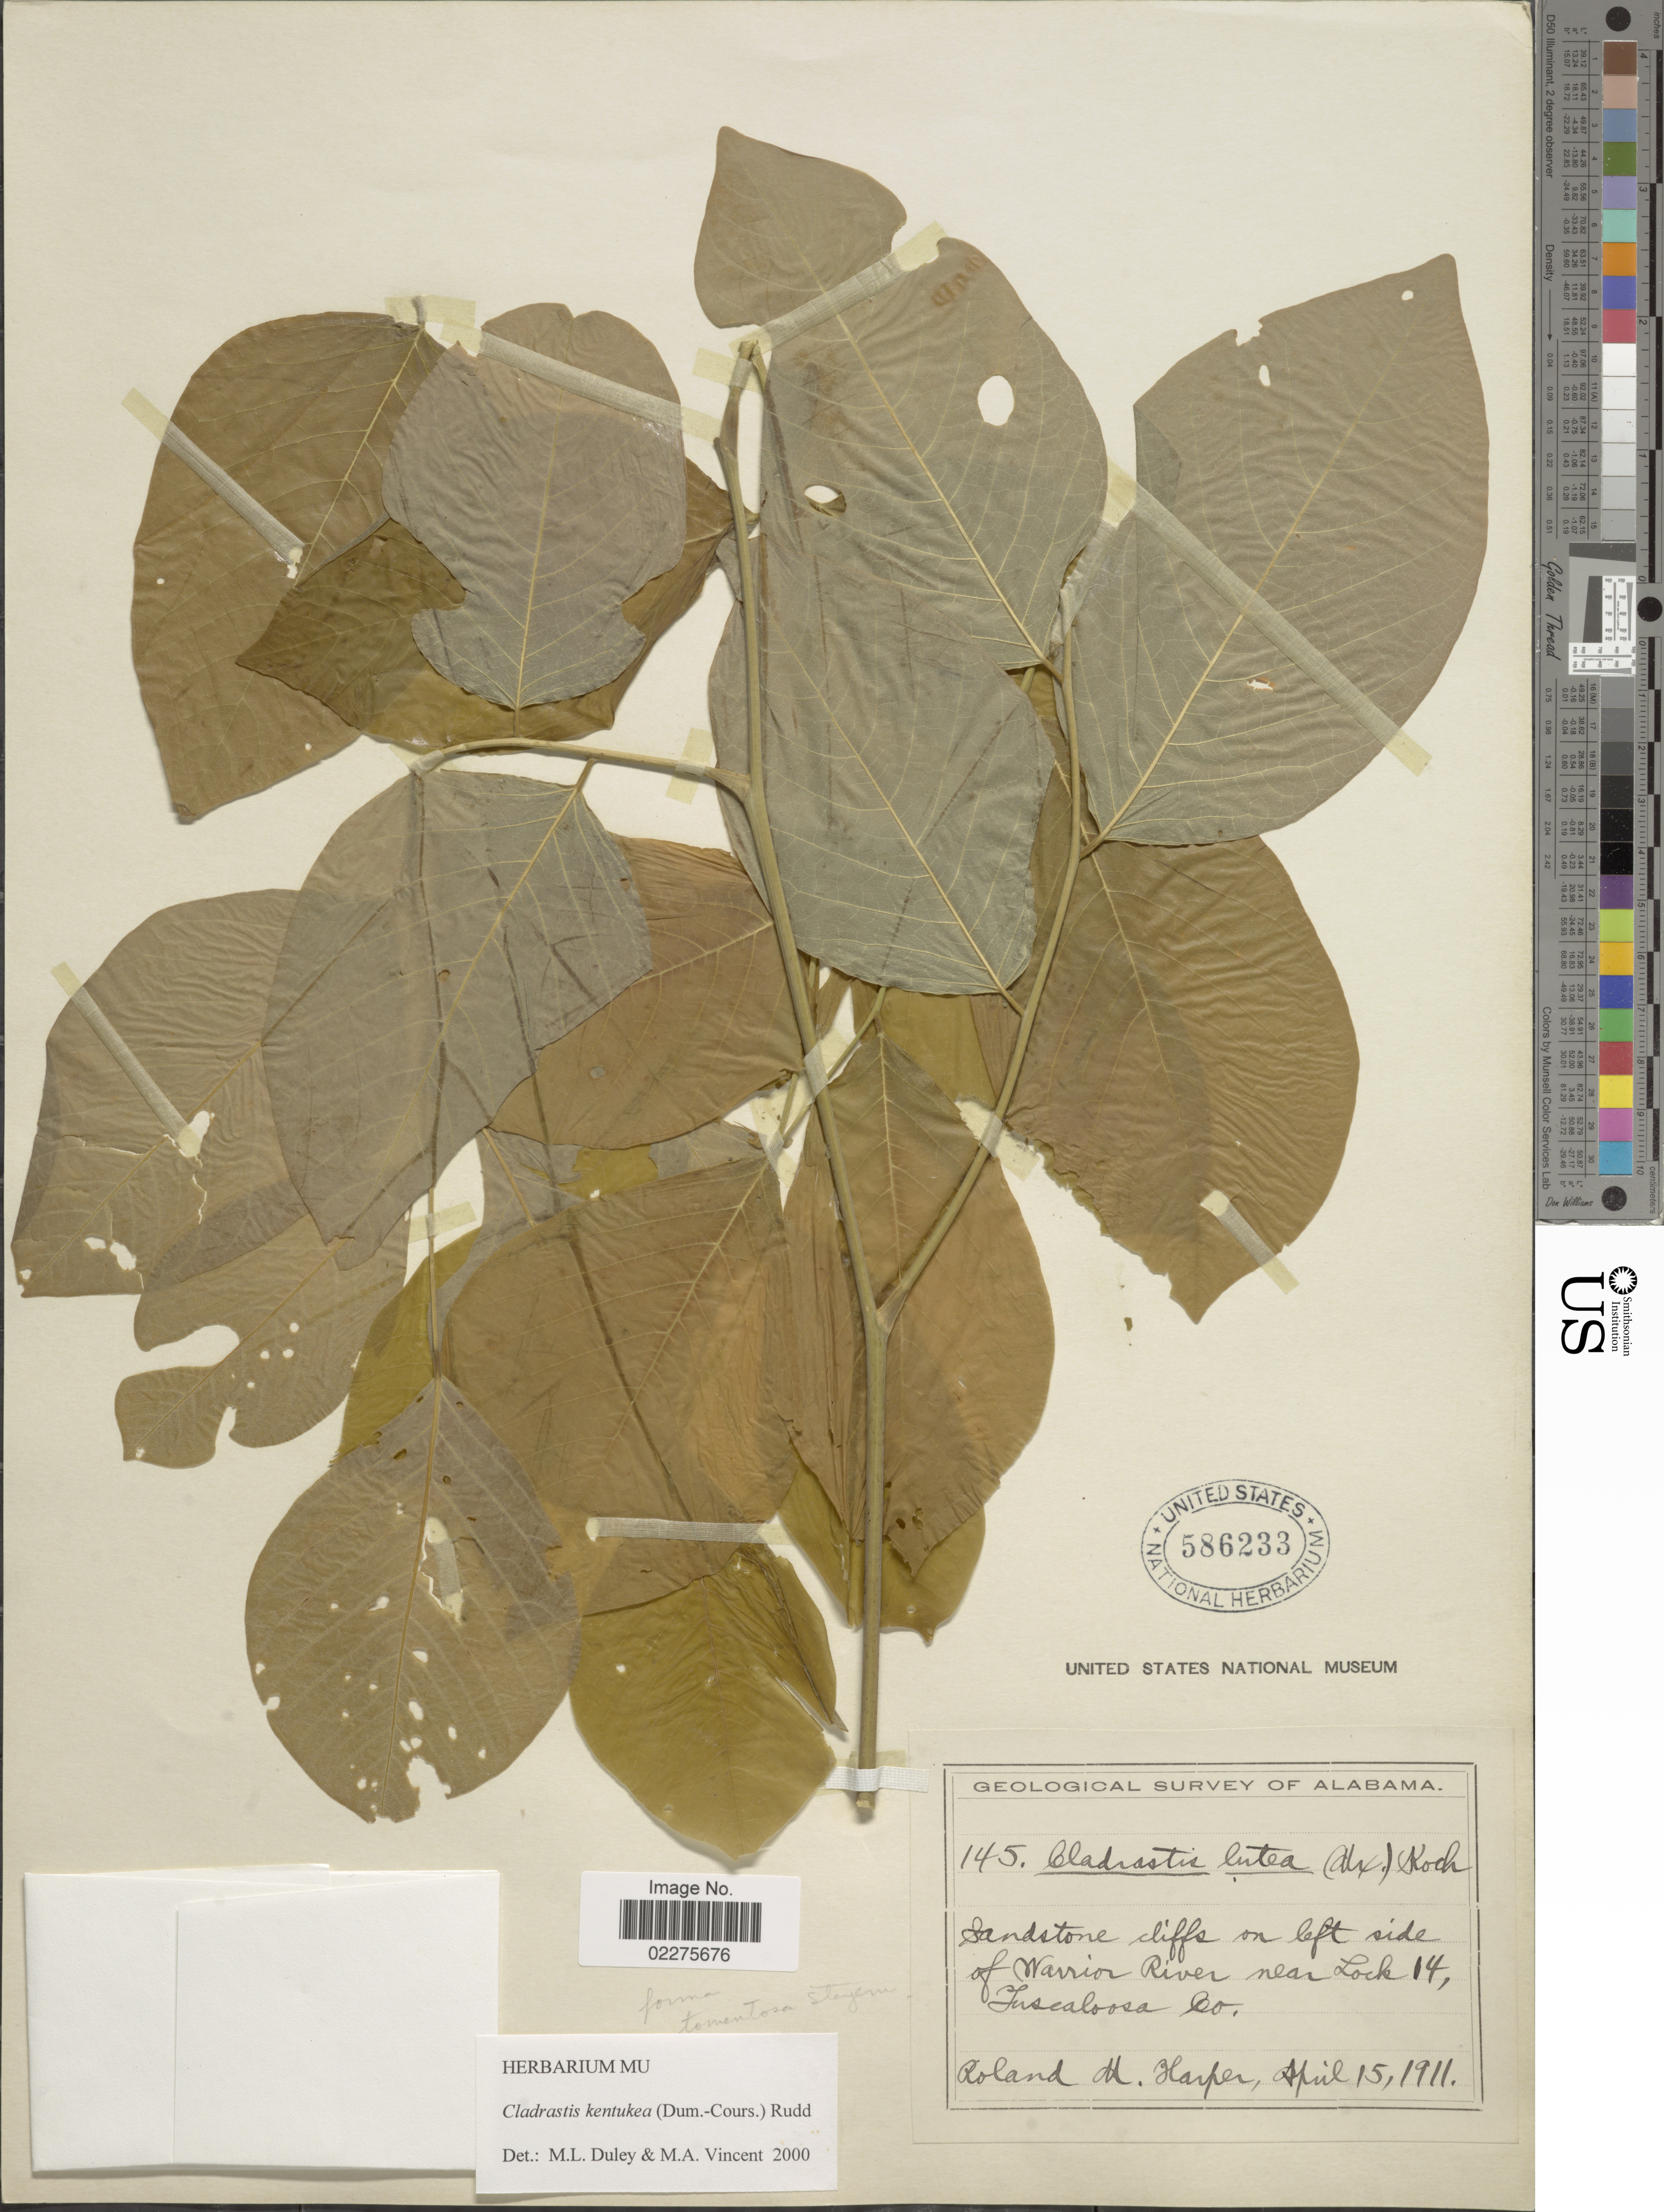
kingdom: Plantae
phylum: Tracheophyta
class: Magnoliopsida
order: Fabales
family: Fabaceae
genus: Cladrastis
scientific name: Cladrastis kentukea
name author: (Dum. Cours.) Rudd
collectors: R. M. Harper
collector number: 145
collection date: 1911-04-15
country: United States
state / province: Alabama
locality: Left side of Warrior River near Lock 14, Inscaloosa Co.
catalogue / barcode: US 586233